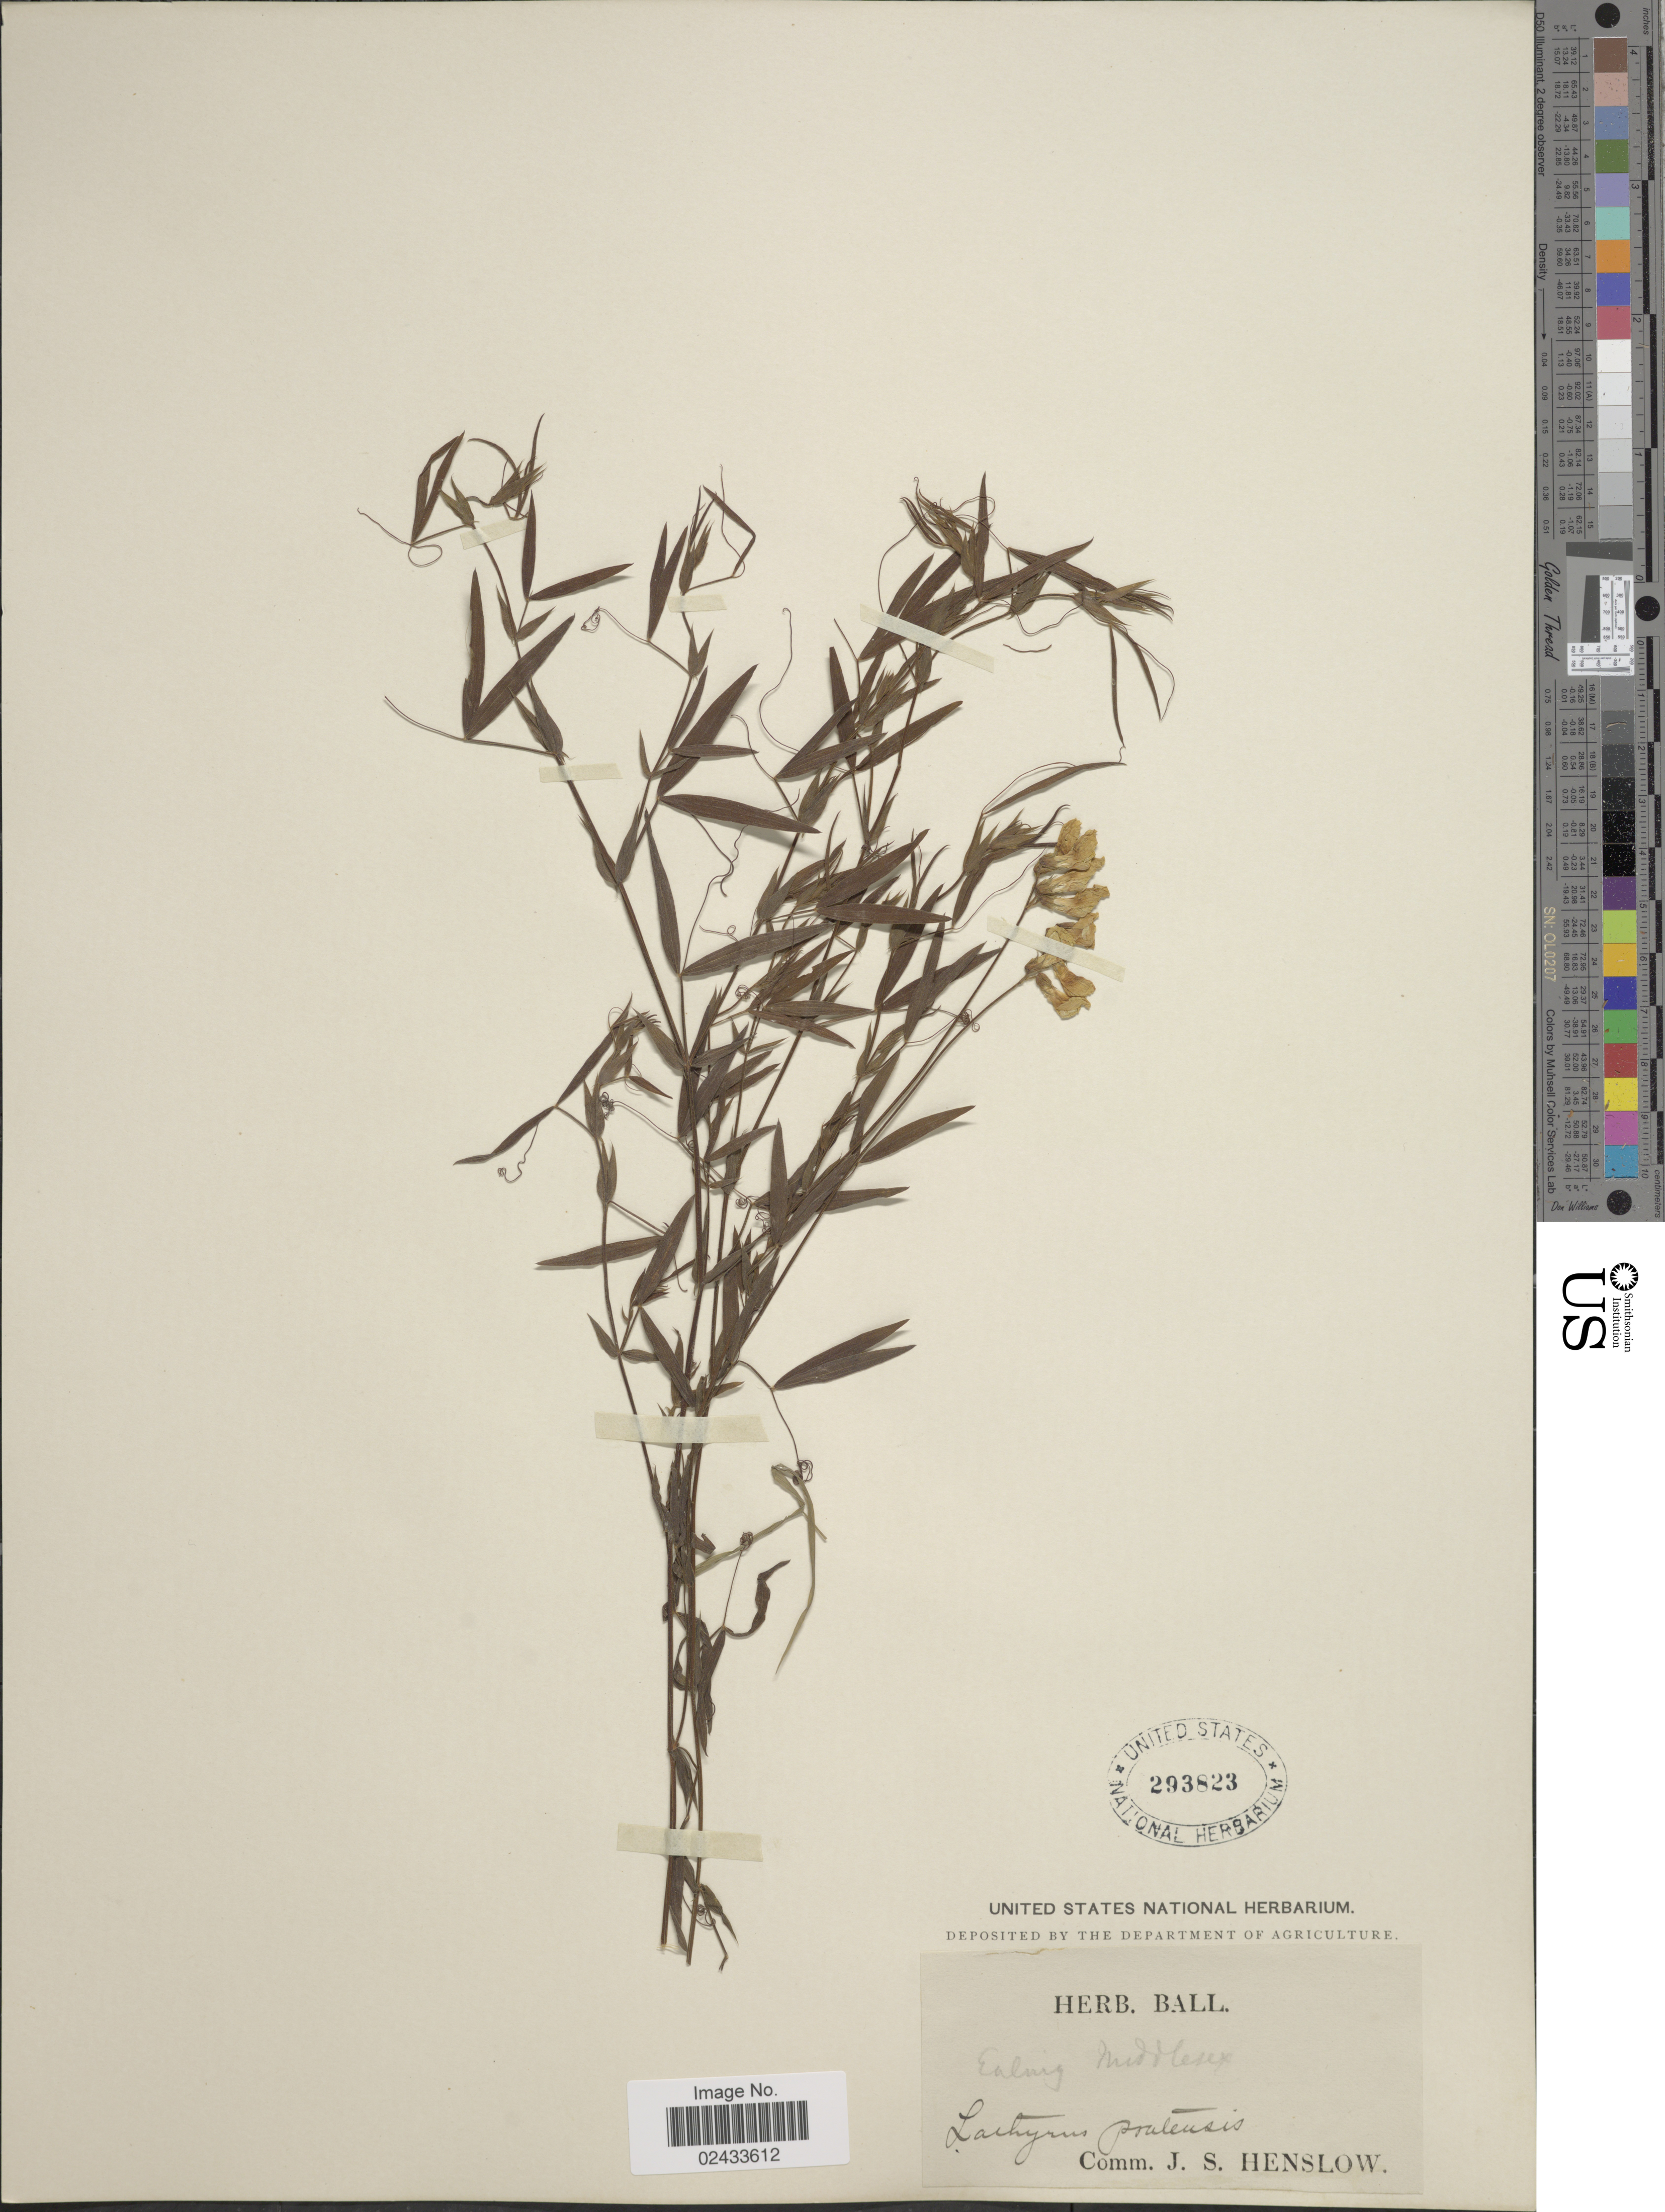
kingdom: Plantae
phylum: Tracheophyta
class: Magnoliopsida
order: Fabales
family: Fabaceae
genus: Lathyrus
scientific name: Lathyrus pratensis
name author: L.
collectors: ex herb. Ball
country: United Kingdom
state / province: England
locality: Ealing, Middlesex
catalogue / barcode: US 293823